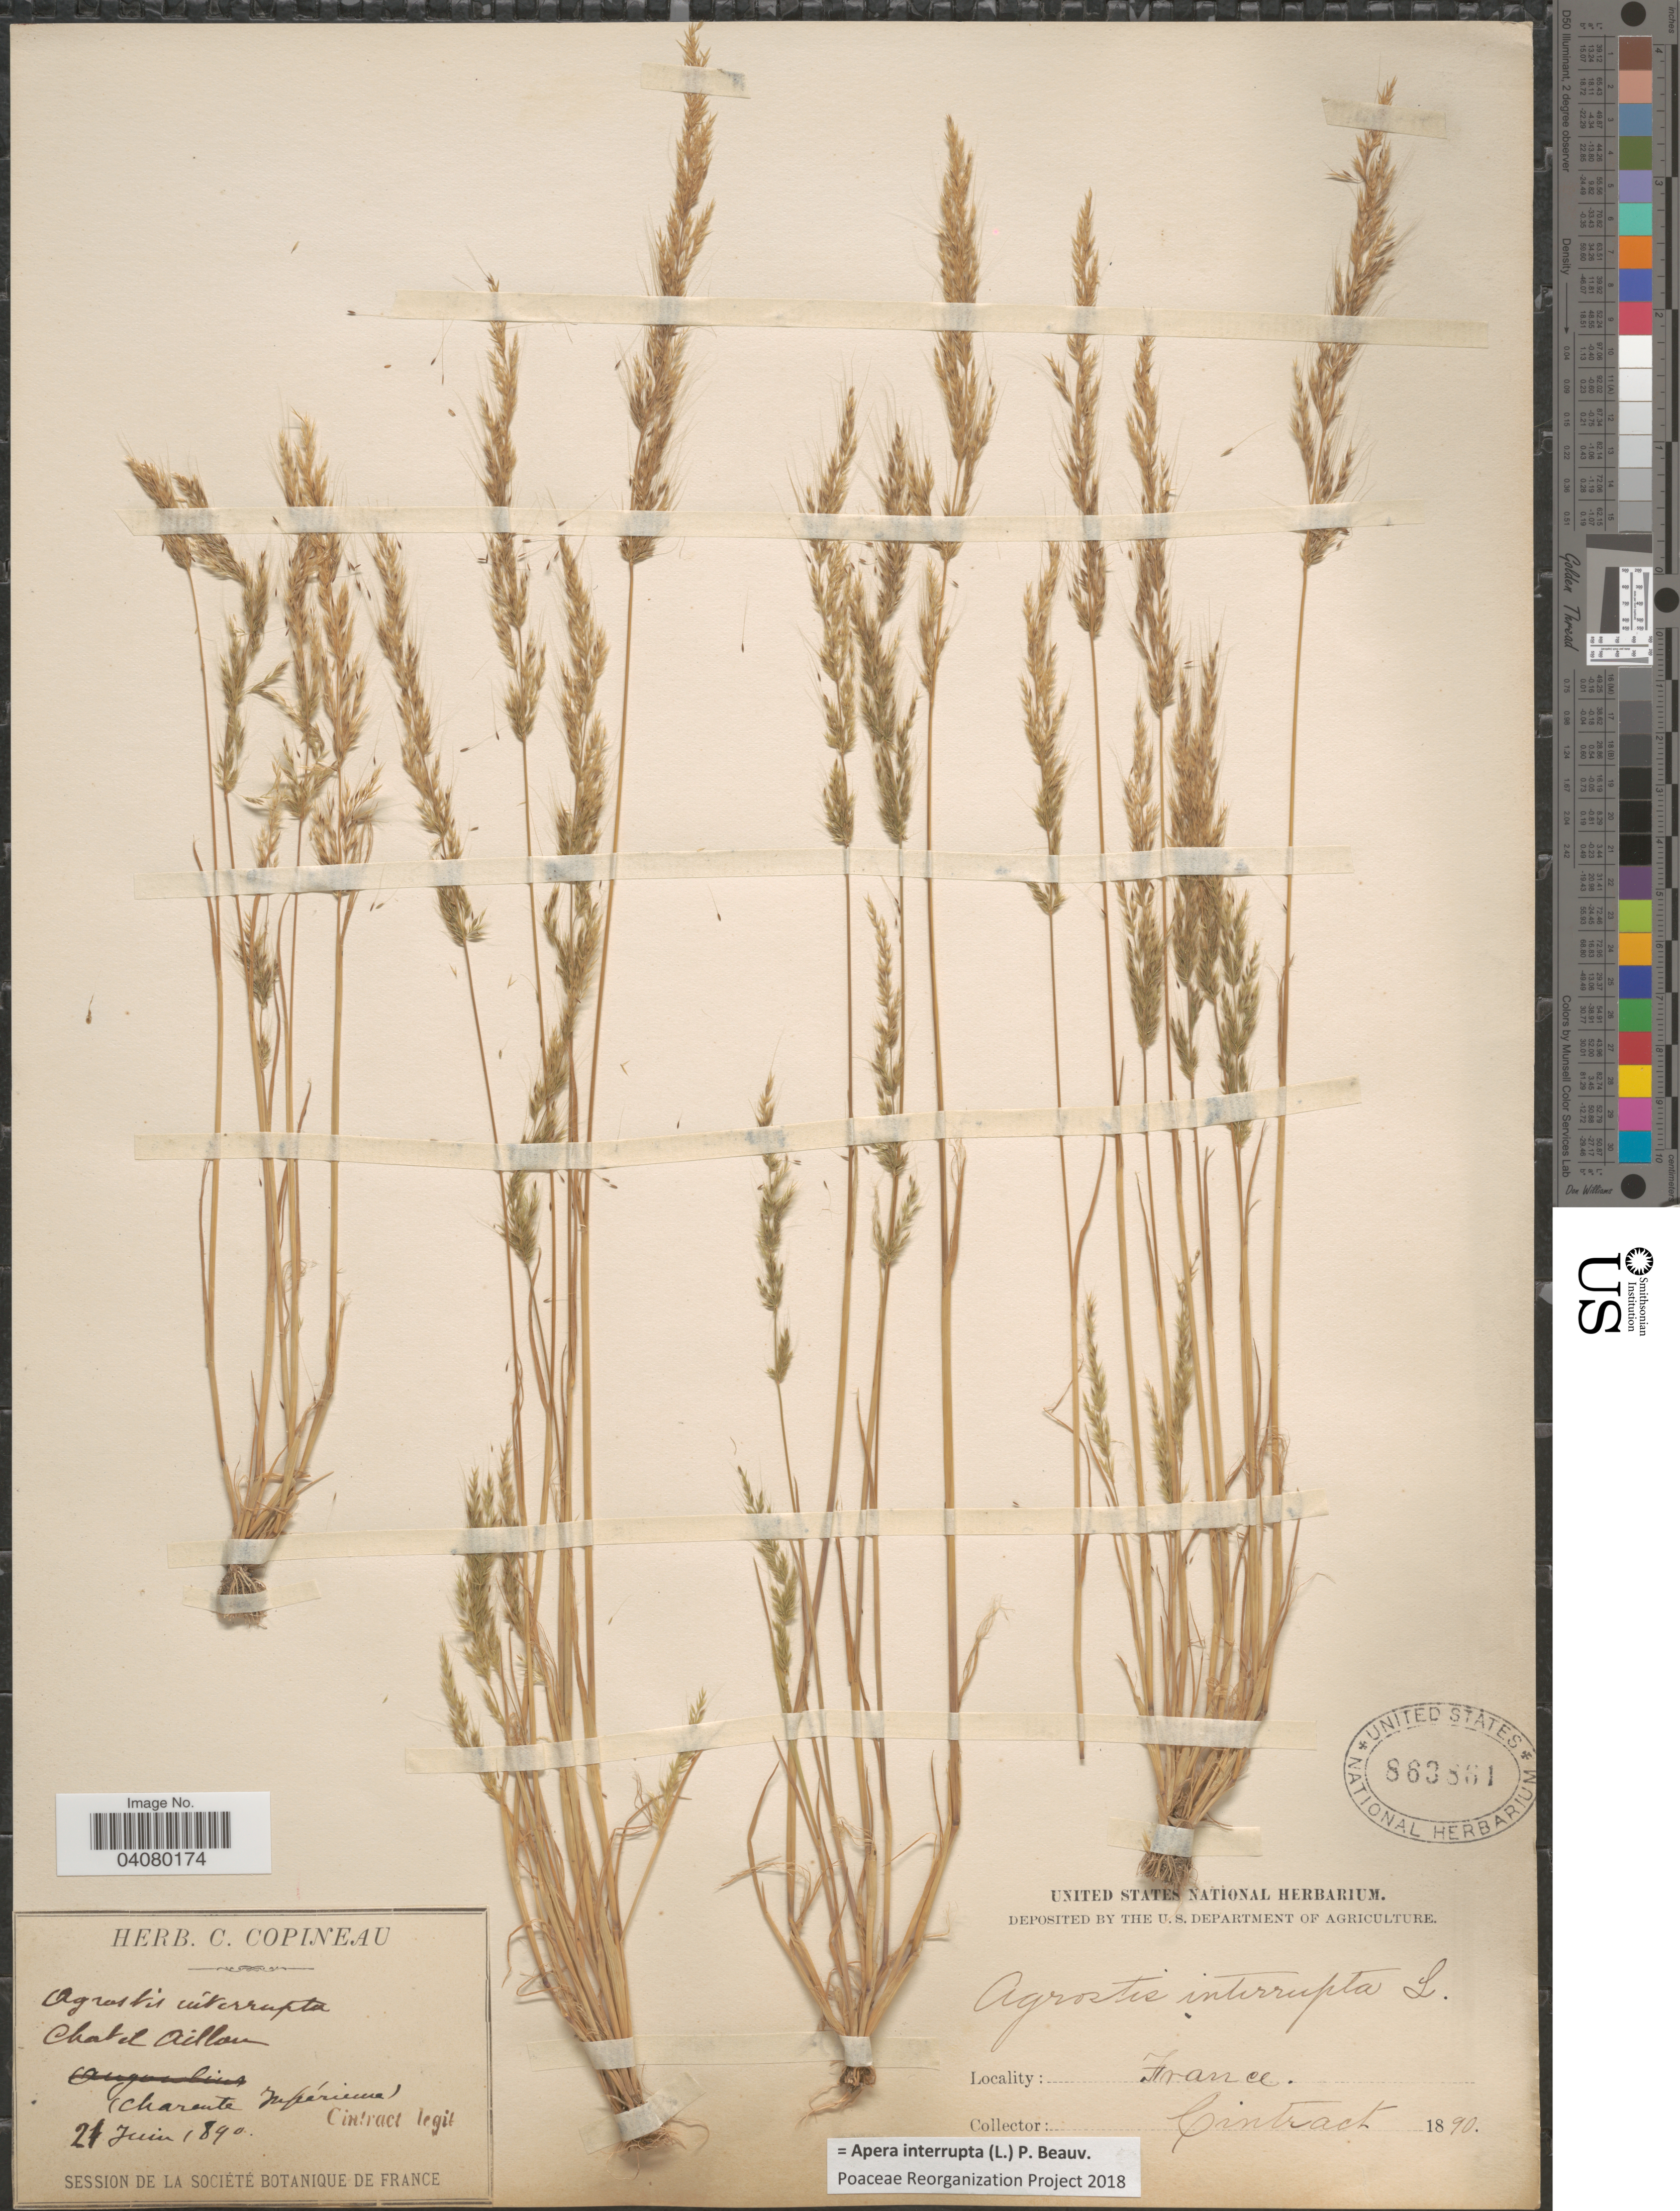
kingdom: Plantae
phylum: Tracheophyta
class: Liliopsida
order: Poales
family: Poaceae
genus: Apera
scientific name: Apera interrupta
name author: (L.) P. Beauv.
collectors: Cintract, --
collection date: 1890-06-21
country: France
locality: Chatel Aillon. (Charente Inférieure).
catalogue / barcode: US 863861